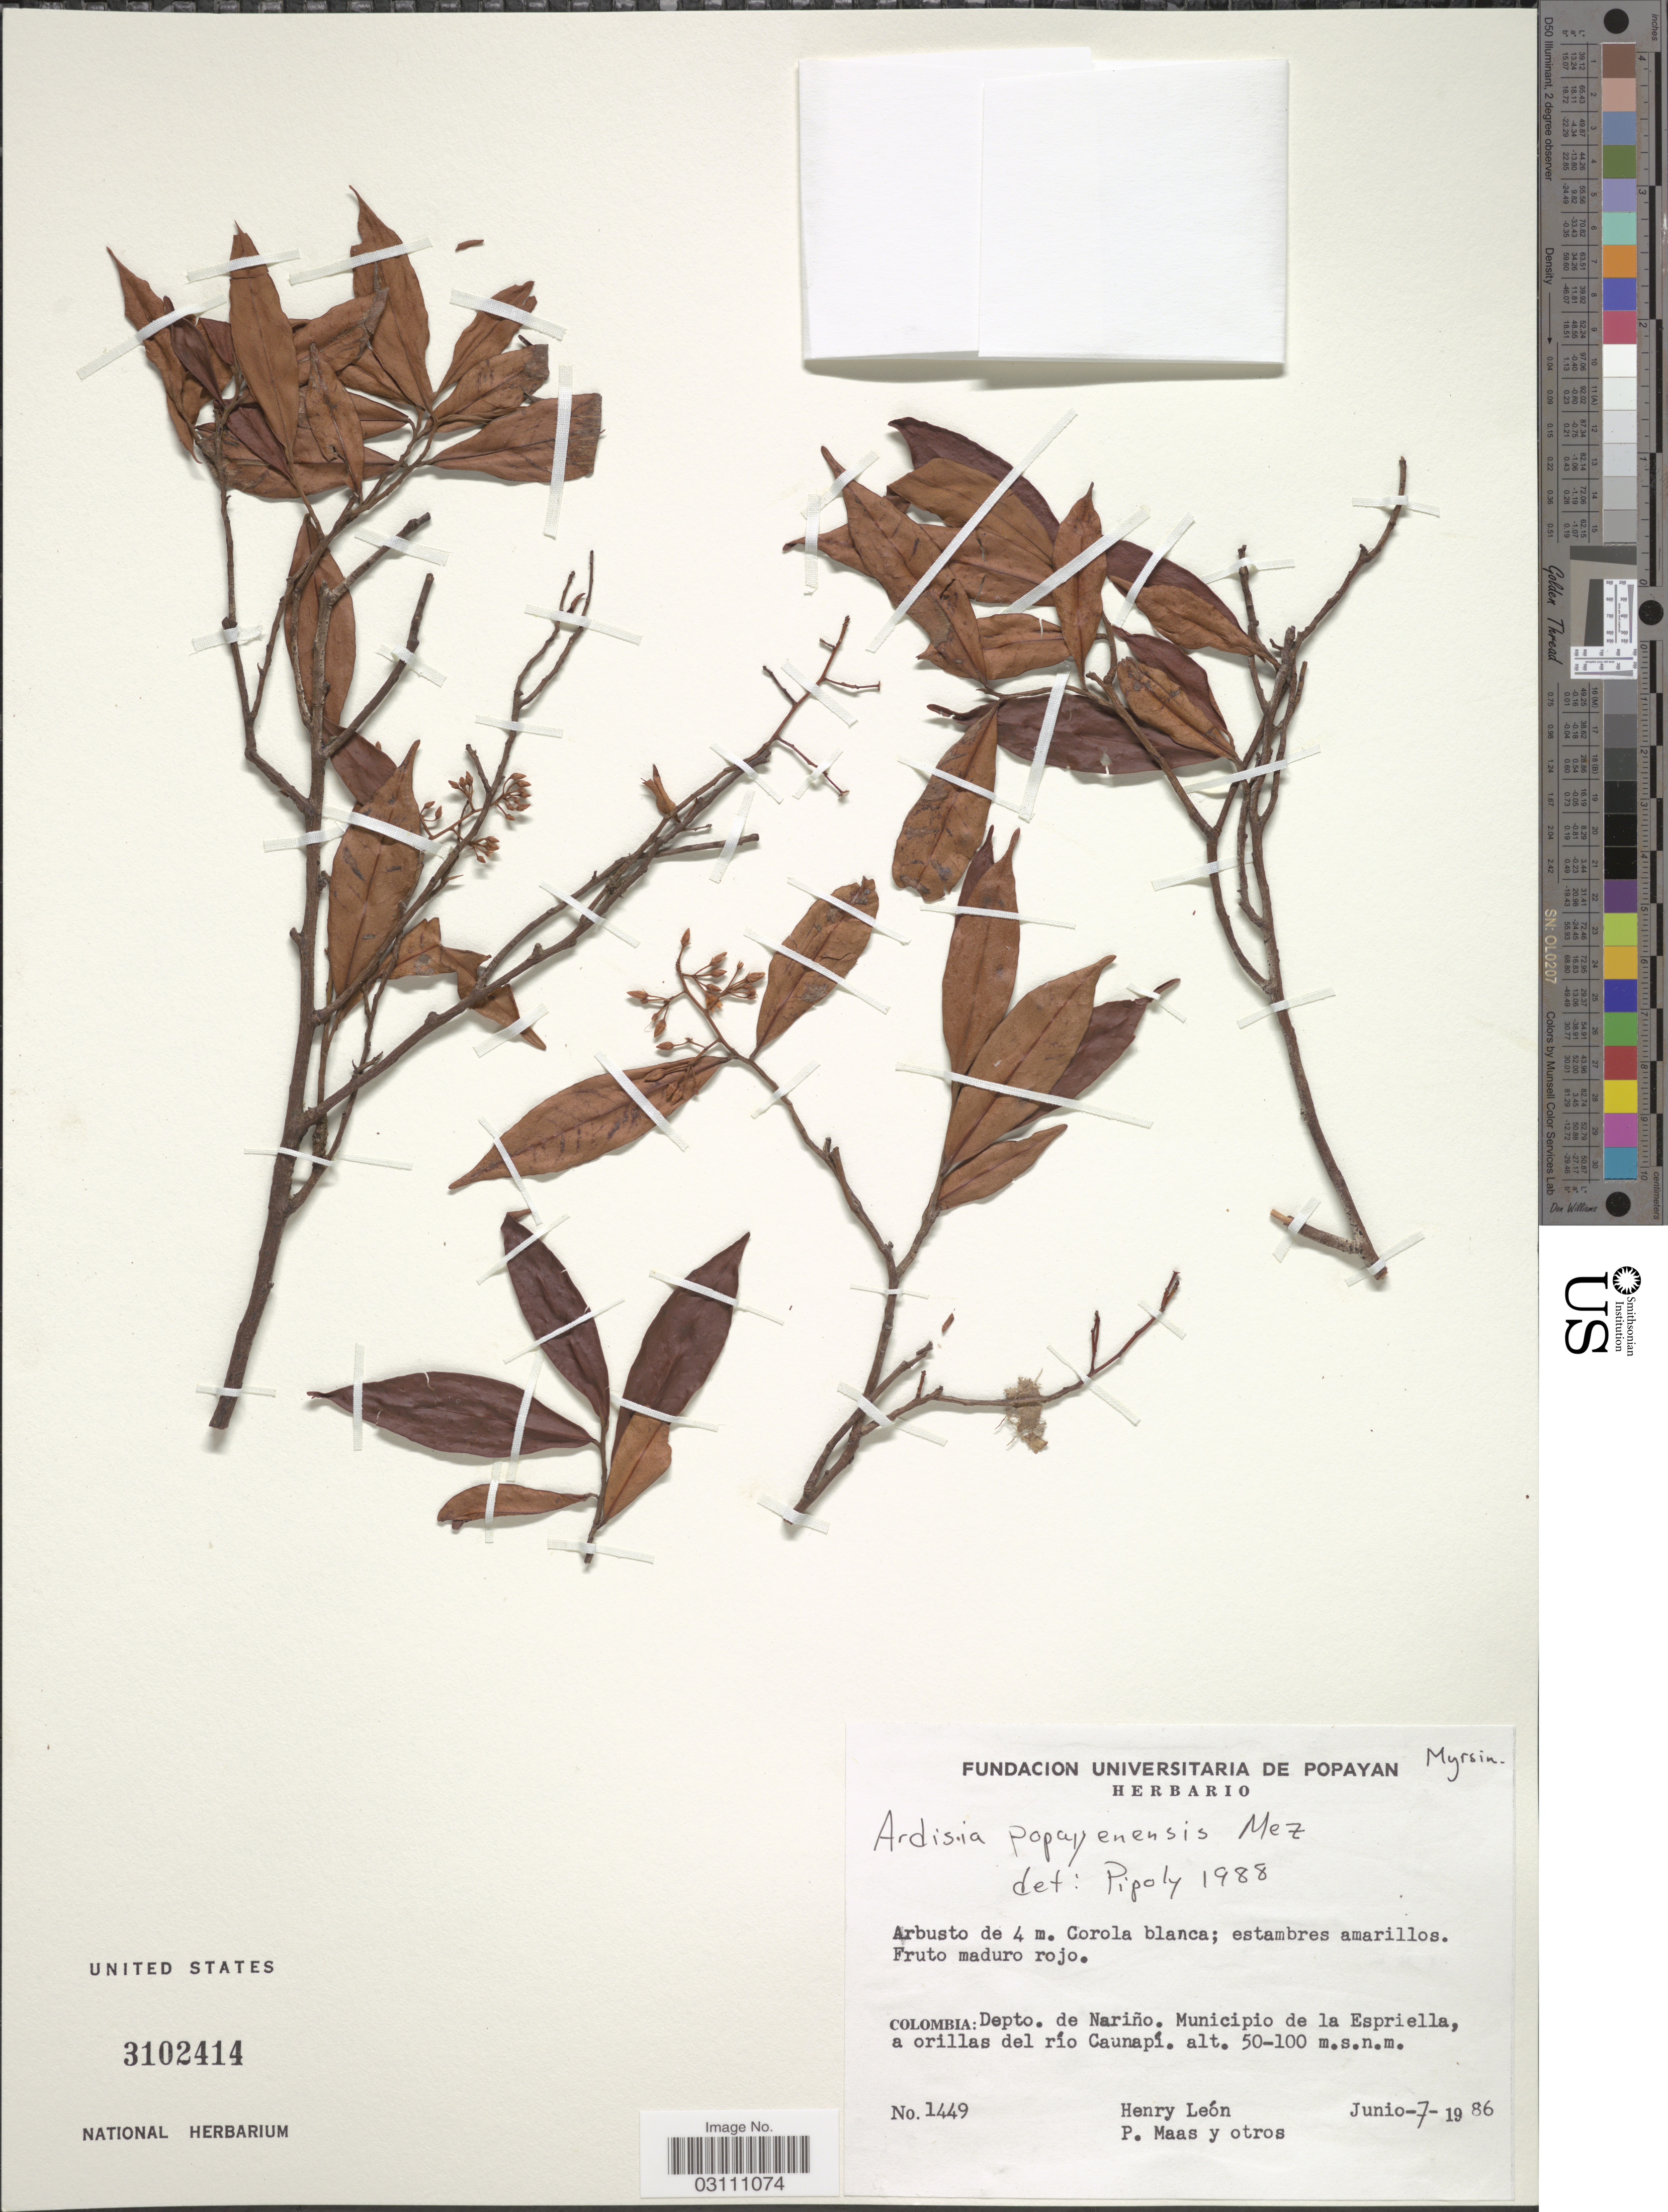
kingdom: Plantae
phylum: Tracheophyta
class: Magnoliopsida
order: Ericales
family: Primulaceae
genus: Ardisia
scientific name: Ardisia popayanensis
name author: Mez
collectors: Henry Leon, P. Maas & et al.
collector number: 1449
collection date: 1986-06-07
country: Colombia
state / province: Nariño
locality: Depto. de Nariño. Municipio de la Espriella, a orillas del río Cuanapí.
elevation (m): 50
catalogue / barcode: US 3102414